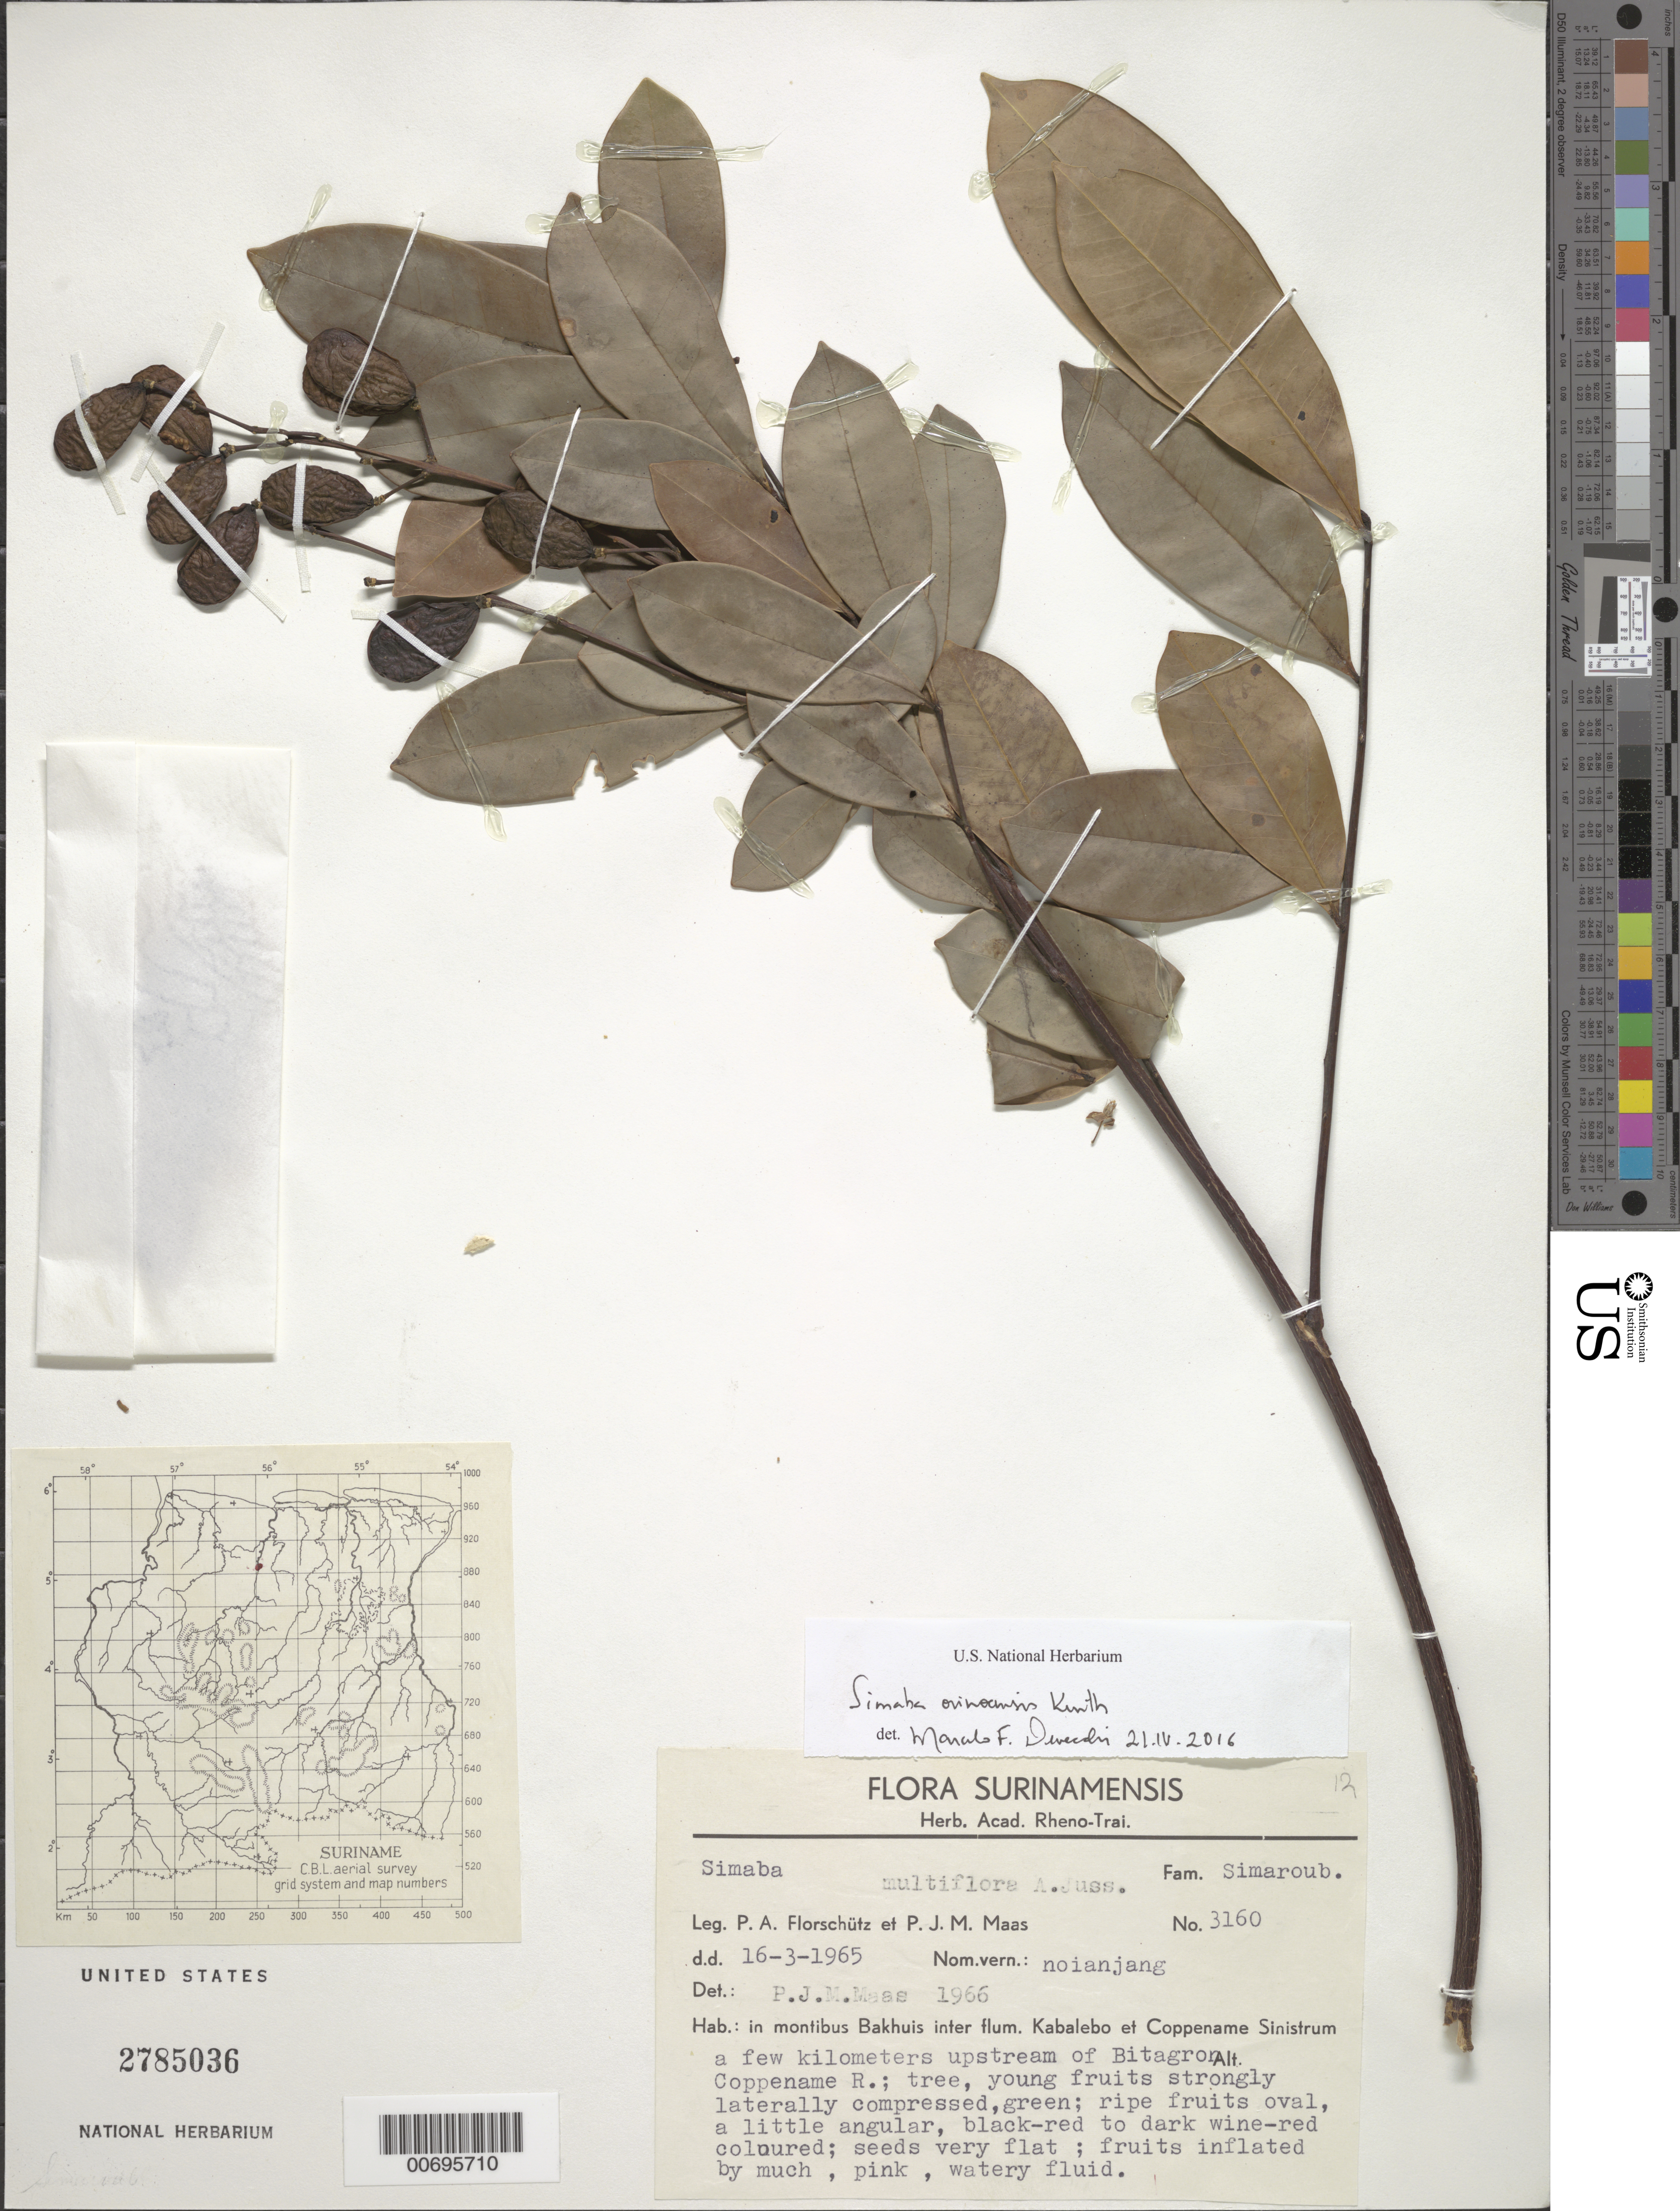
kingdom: Plantae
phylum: Tracheophyta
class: Magnoliopsida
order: Sapindales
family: Simaroubaceae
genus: Simaba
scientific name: Simaba orinocensis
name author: Kunth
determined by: Devecchi, M. F.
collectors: P. Florschütz & P. Maas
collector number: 3160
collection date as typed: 16-Mar-65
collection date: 1965-03-16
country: Suriname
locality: Bitagron Coppename R.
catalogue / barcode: US 2785036